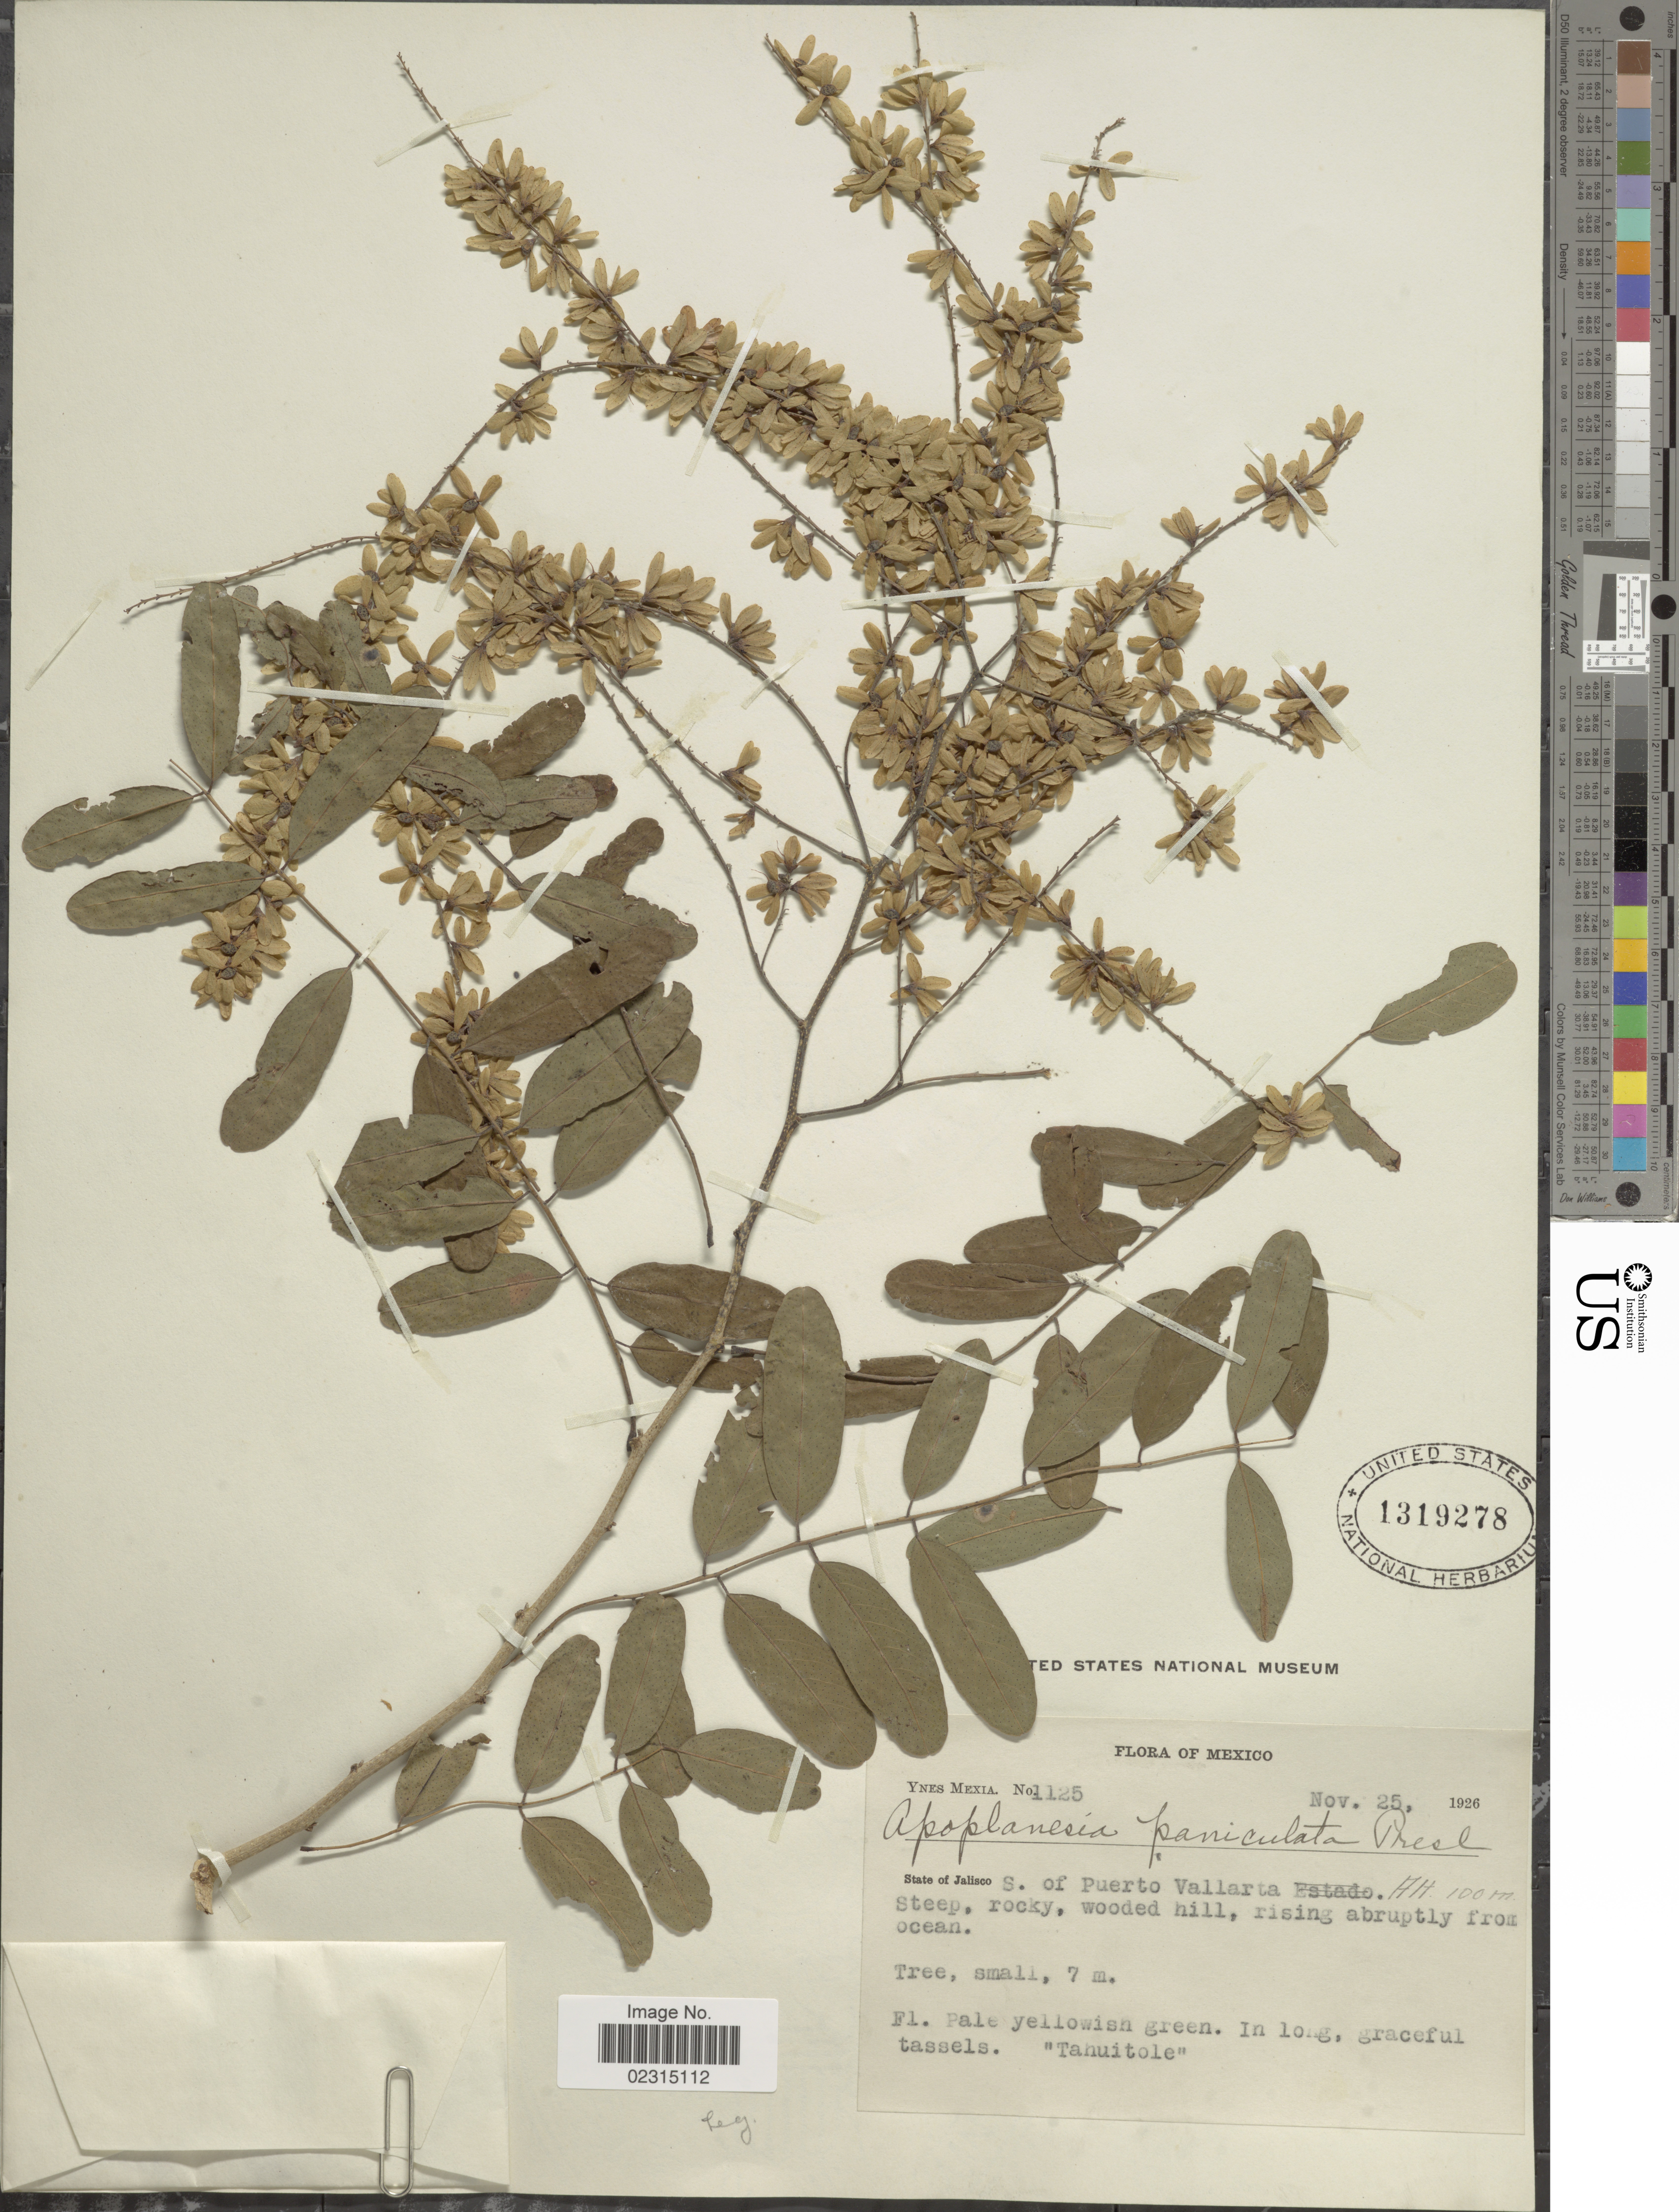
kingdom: Plantae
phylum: Tracheophyta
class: Magnoliopsida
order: Fabales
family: Fabaceae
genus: Apoplanesia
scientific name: Apoplanesia paniculata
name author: C. Presl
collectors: Y. Mexia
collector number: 1125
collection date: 1926-11-25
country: Mexico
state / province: Jalisco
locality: S of Puerto Vallarta, Steep, rocky, wooded hill, rising abruptly from ocean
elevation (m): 100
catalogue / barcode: US 1319278